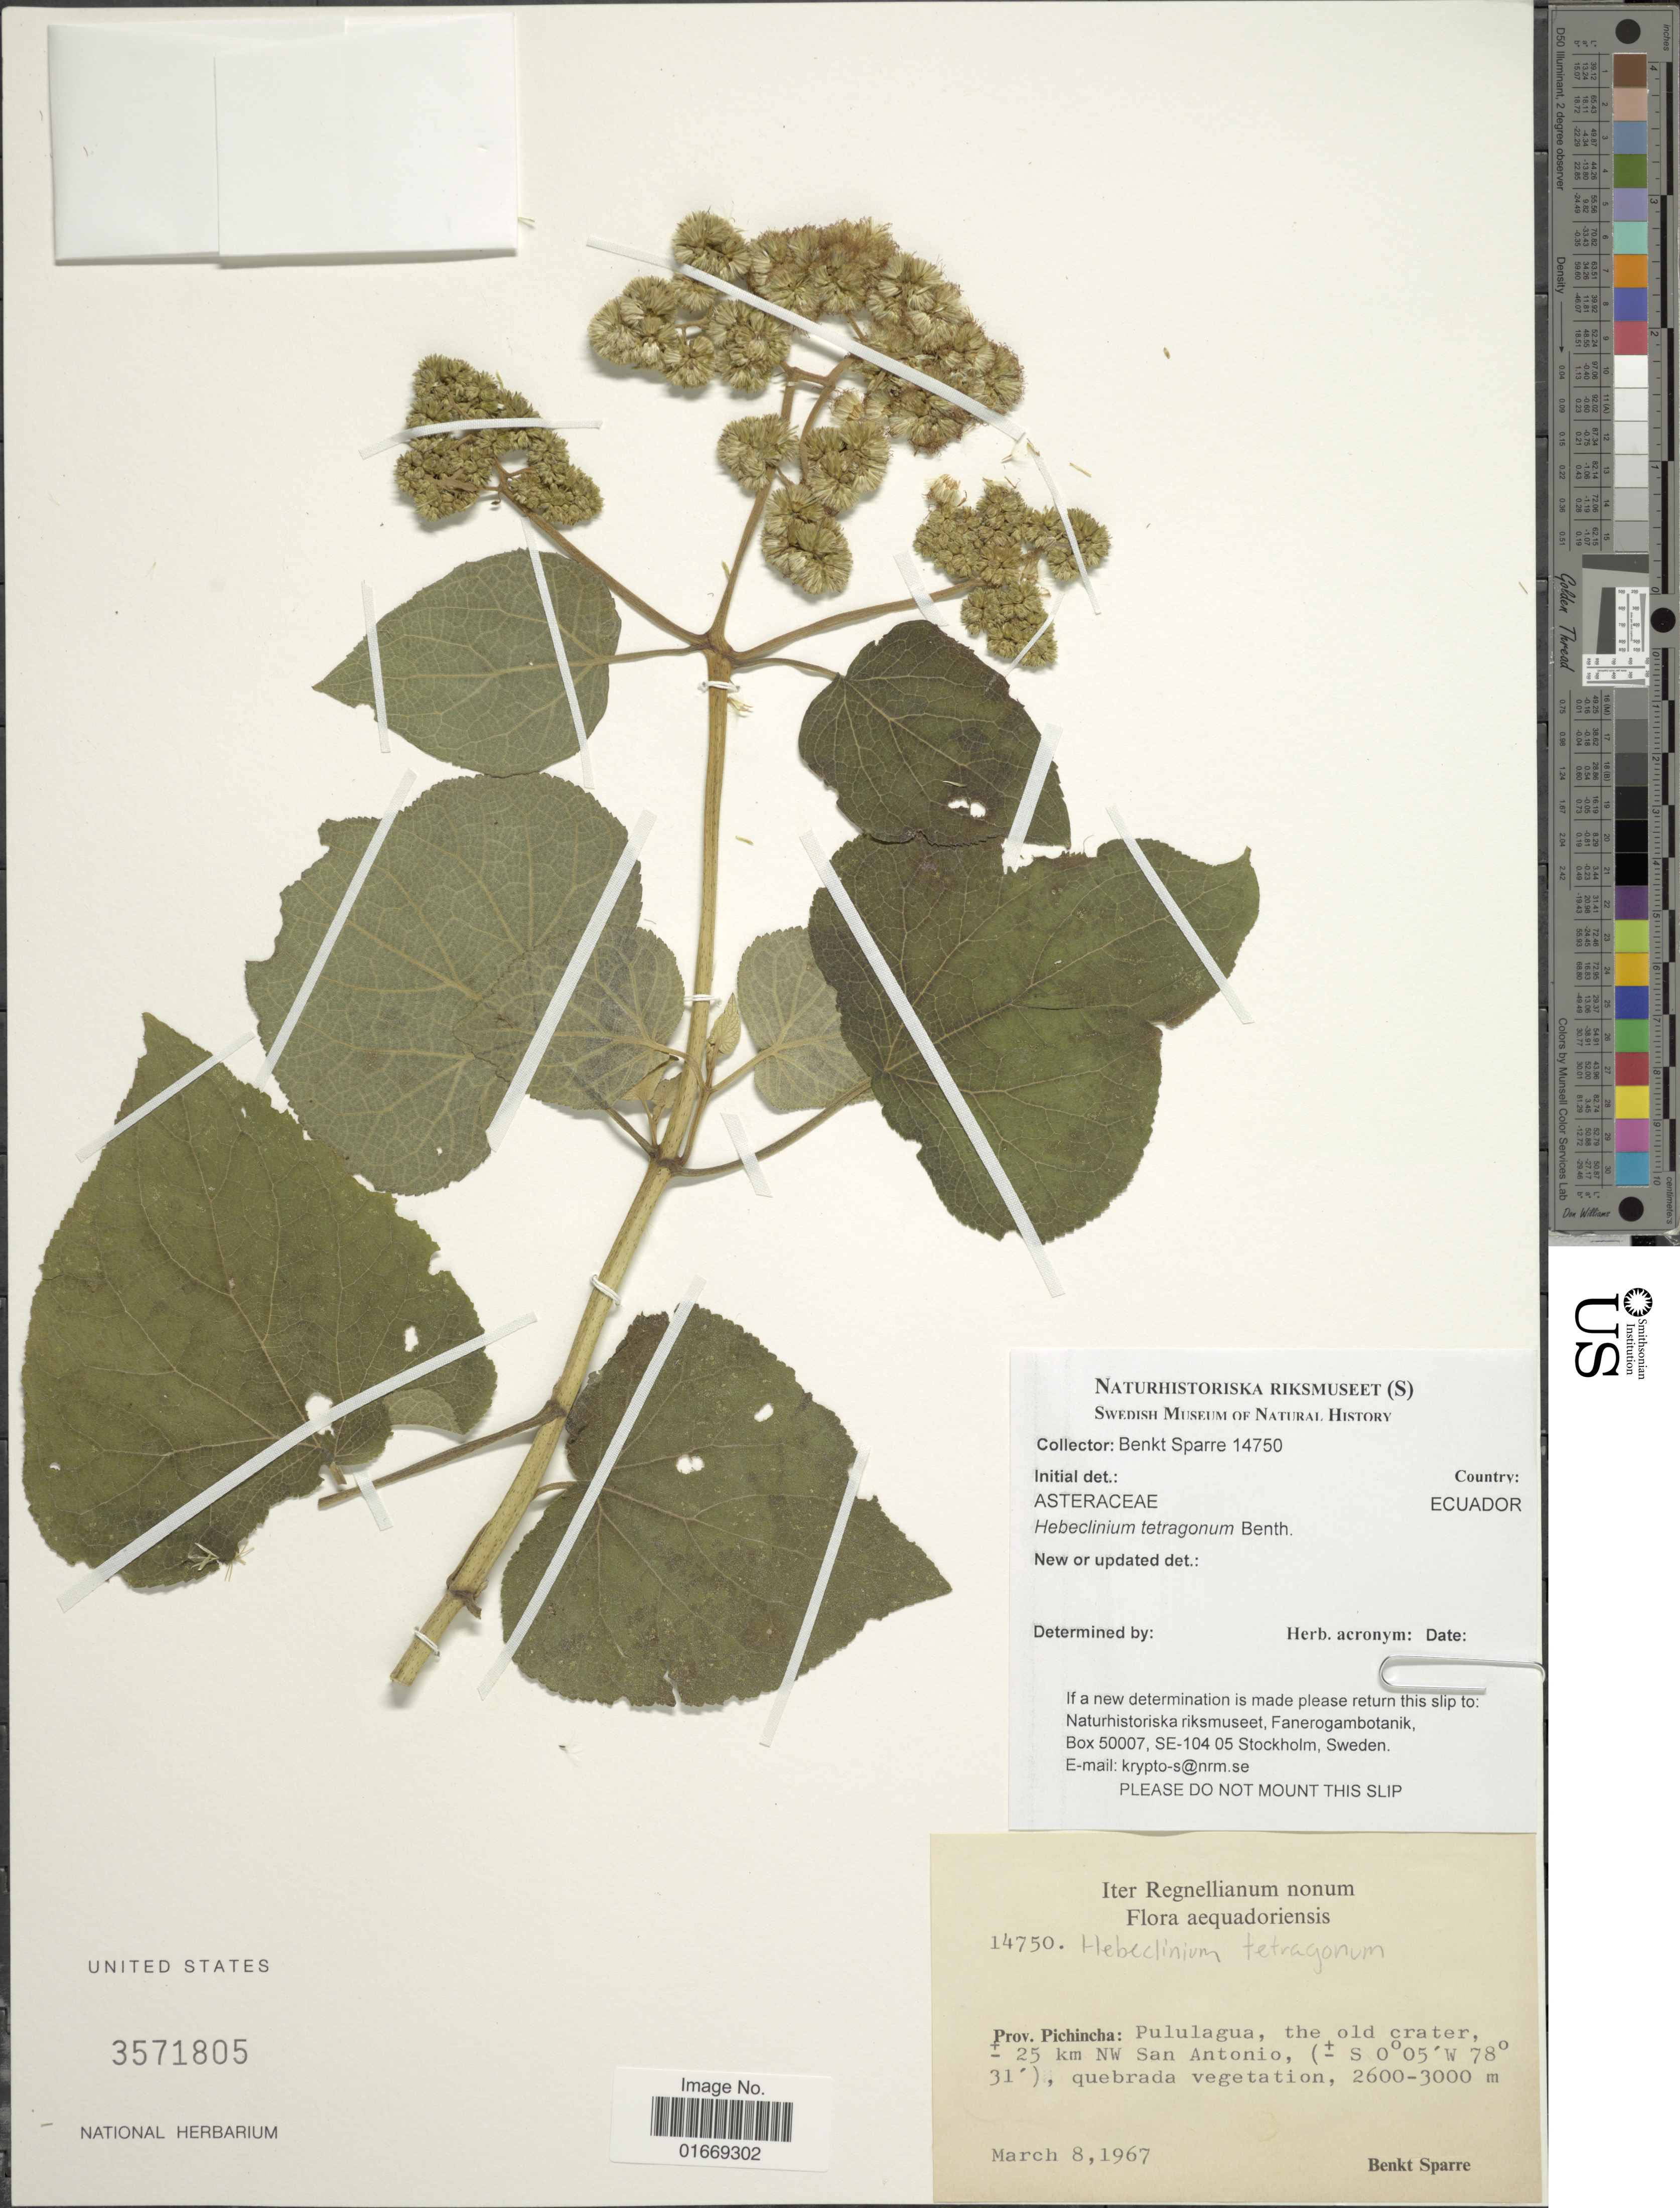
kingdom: Plantae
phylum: Tracheophyta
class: Magnoliopsida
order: Asterales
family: Asteraceae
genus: Hebeclinium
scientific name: Hebeclinium tetragonum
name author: Benth.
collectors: B. Sparre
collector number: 14750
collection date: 1967-03-08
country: Ecuador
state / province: Pichincha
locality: Prov. Pichincha: Pululagua, the old crater, ± 25 km NW San Antonio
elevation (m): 2600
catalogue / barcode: US 3571805